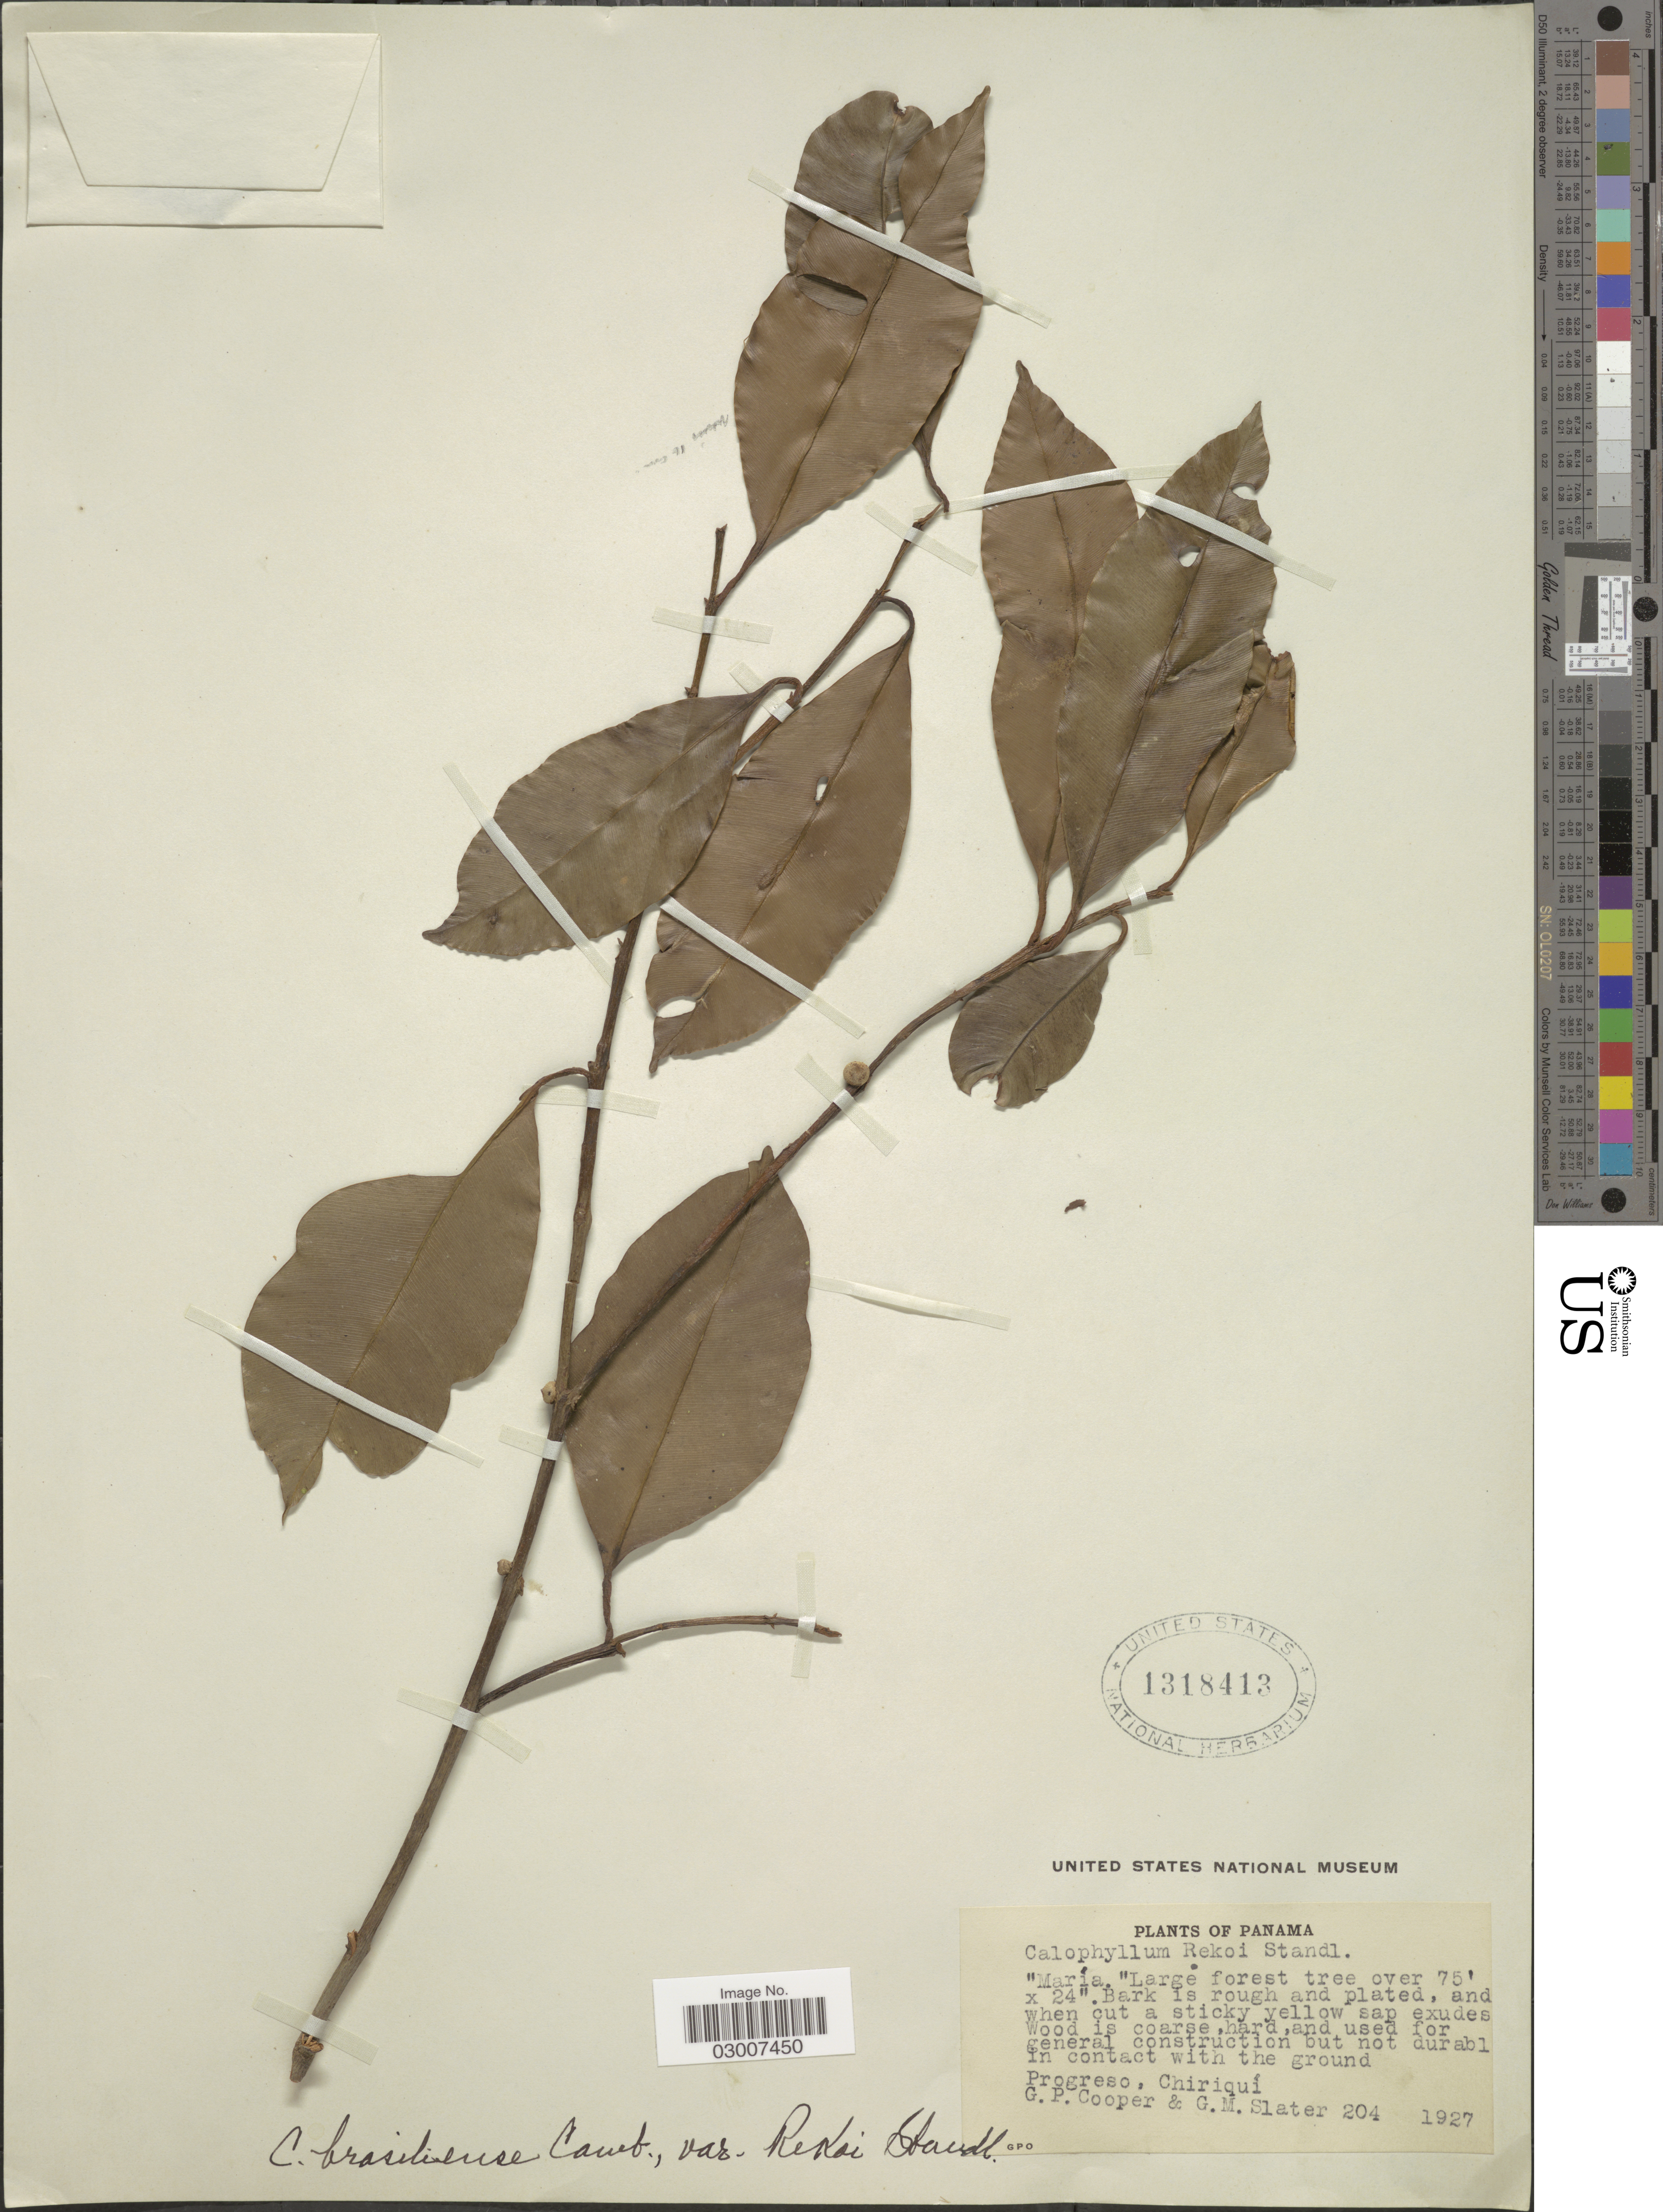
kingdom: Plantae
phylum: Tracheophyta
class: Magnoliopsida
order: Malpighiales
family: Calophyllaceae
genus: Calophyllum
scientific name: Calophyllum brasiliense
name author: Cambess.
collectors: G. Cooper & G. Slater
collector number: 204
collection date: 1927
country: Panama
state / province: Chiriqui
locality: Progreso.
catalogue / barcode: US 1318413